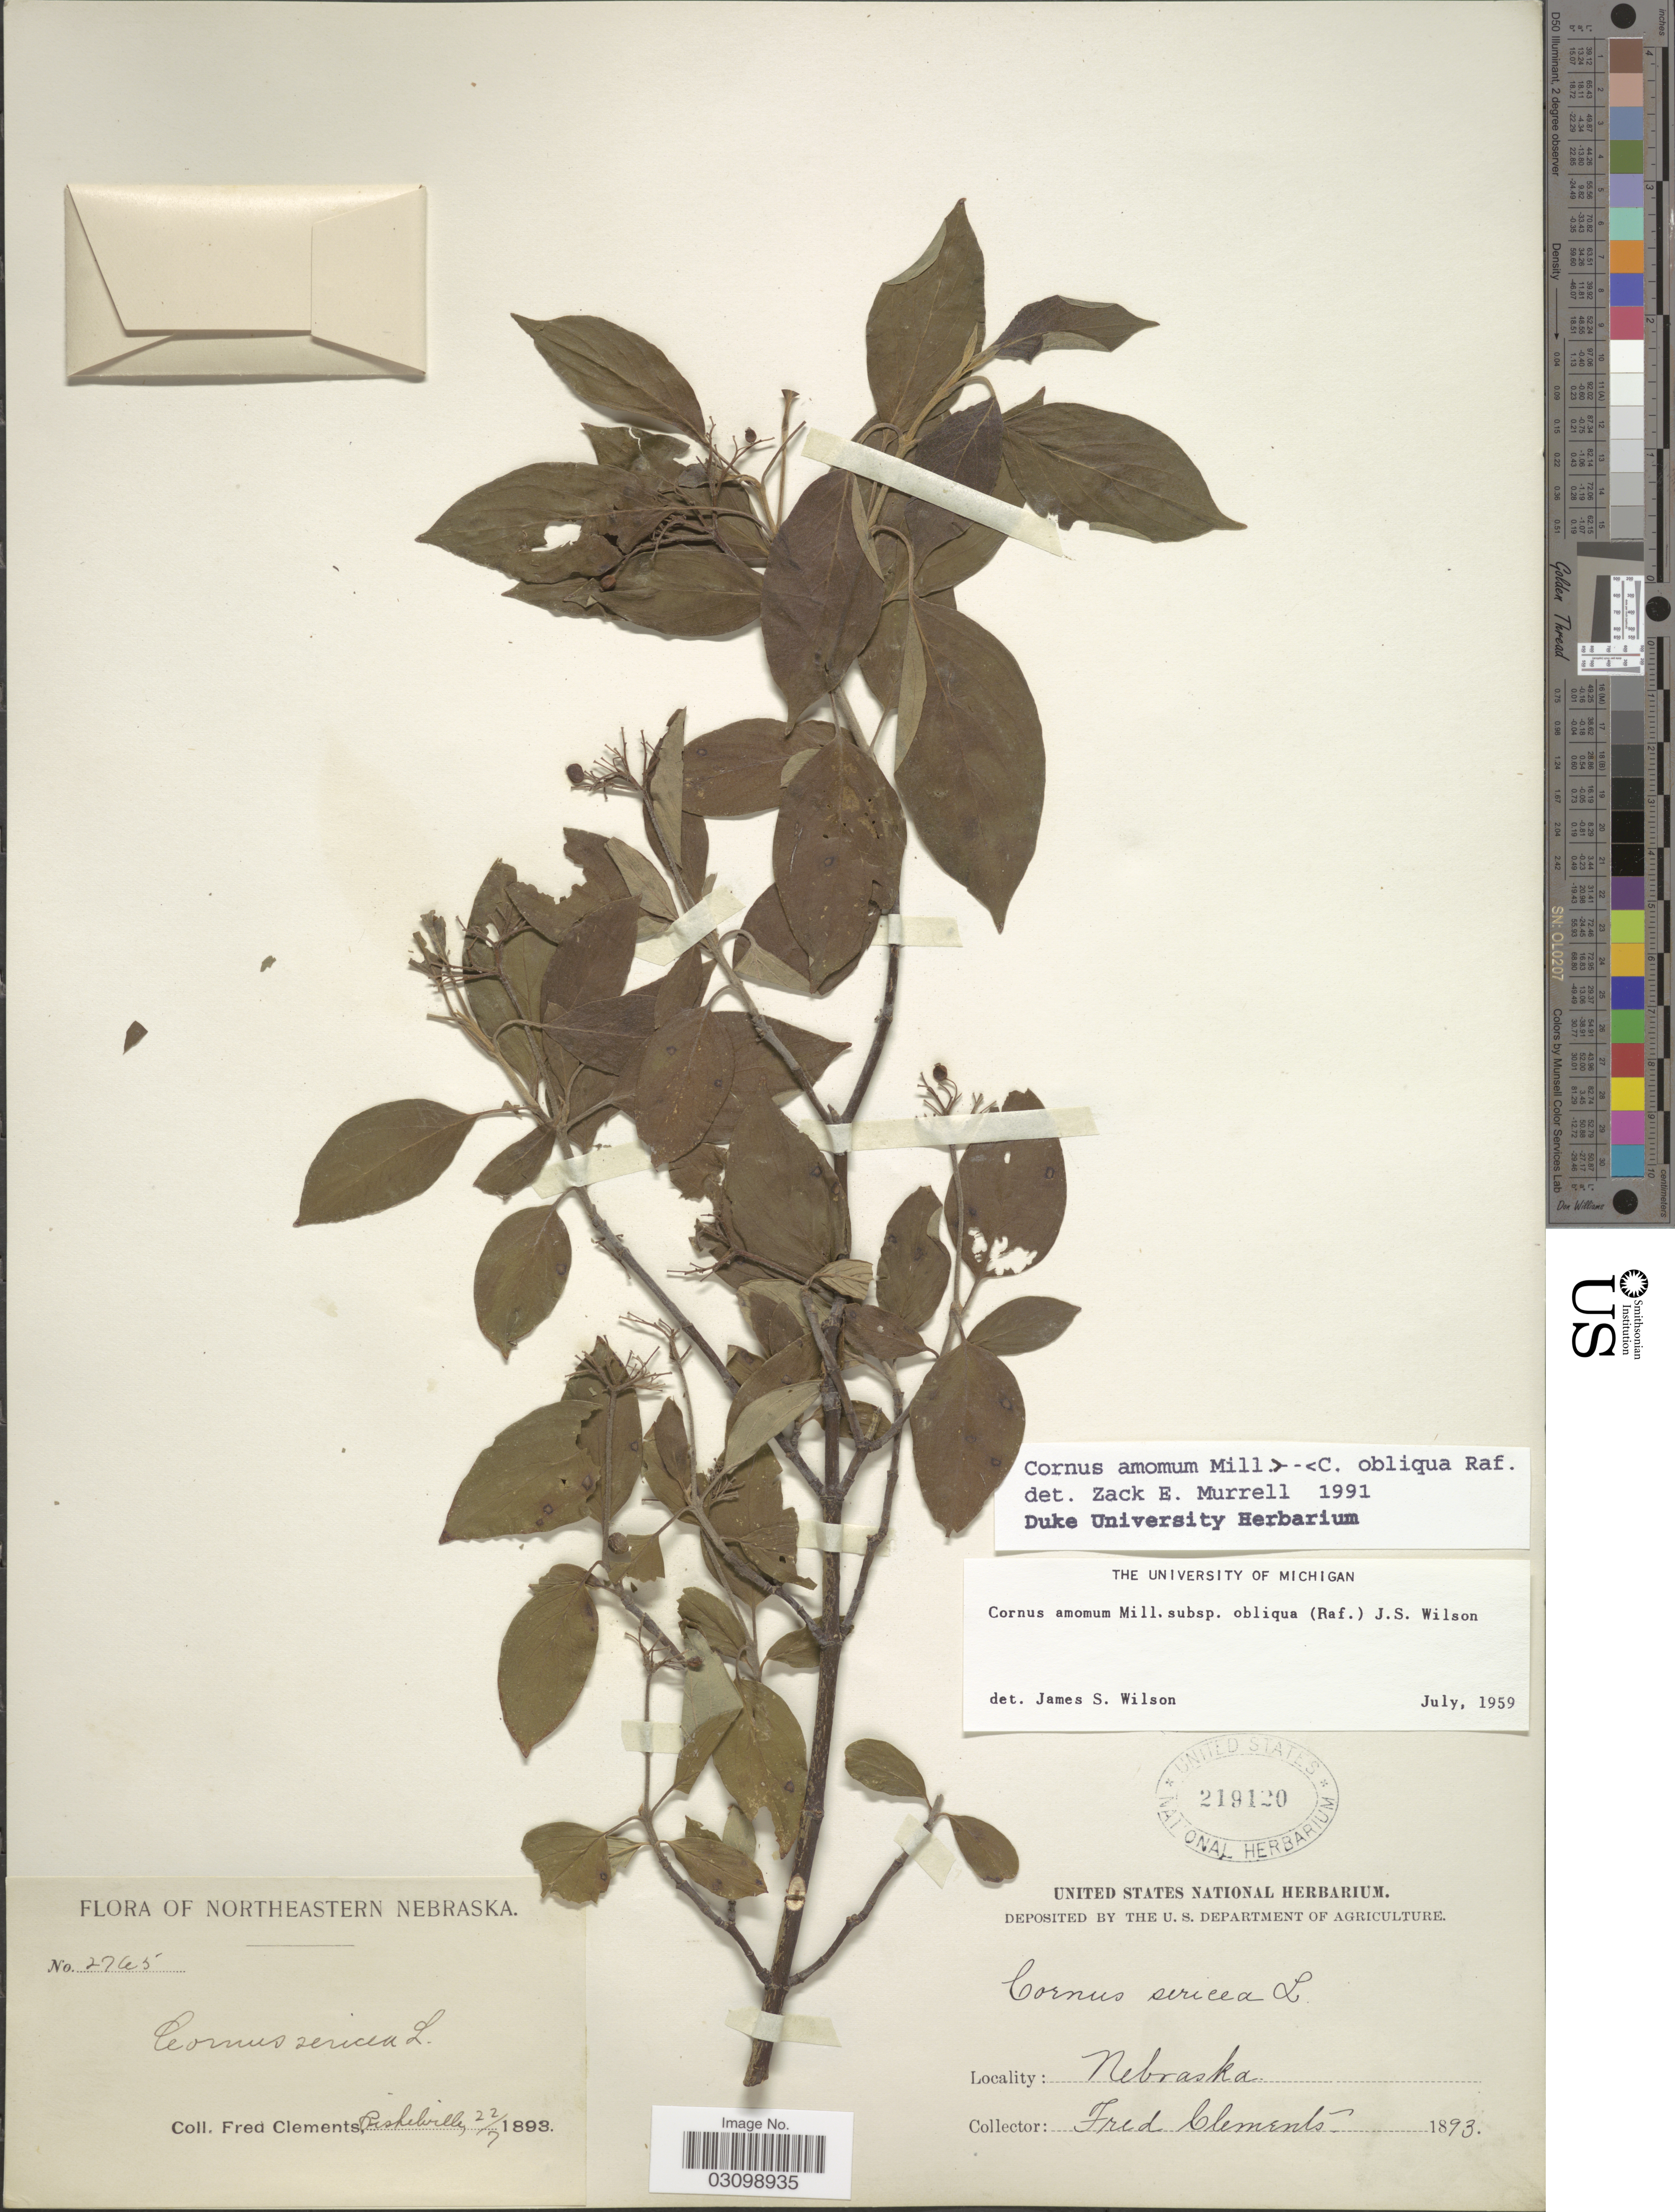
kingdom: Plantae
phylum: Tracheophyta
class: Magnoliopsida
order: Cornales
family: Cornaceae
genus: Cornus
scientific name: Cornus amomum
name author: Mill.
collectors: F. Clements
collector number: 2745*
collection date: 1893-07-22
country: United States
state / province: Nebraska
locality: Northeastern Nebraska.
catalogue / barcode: US 219120